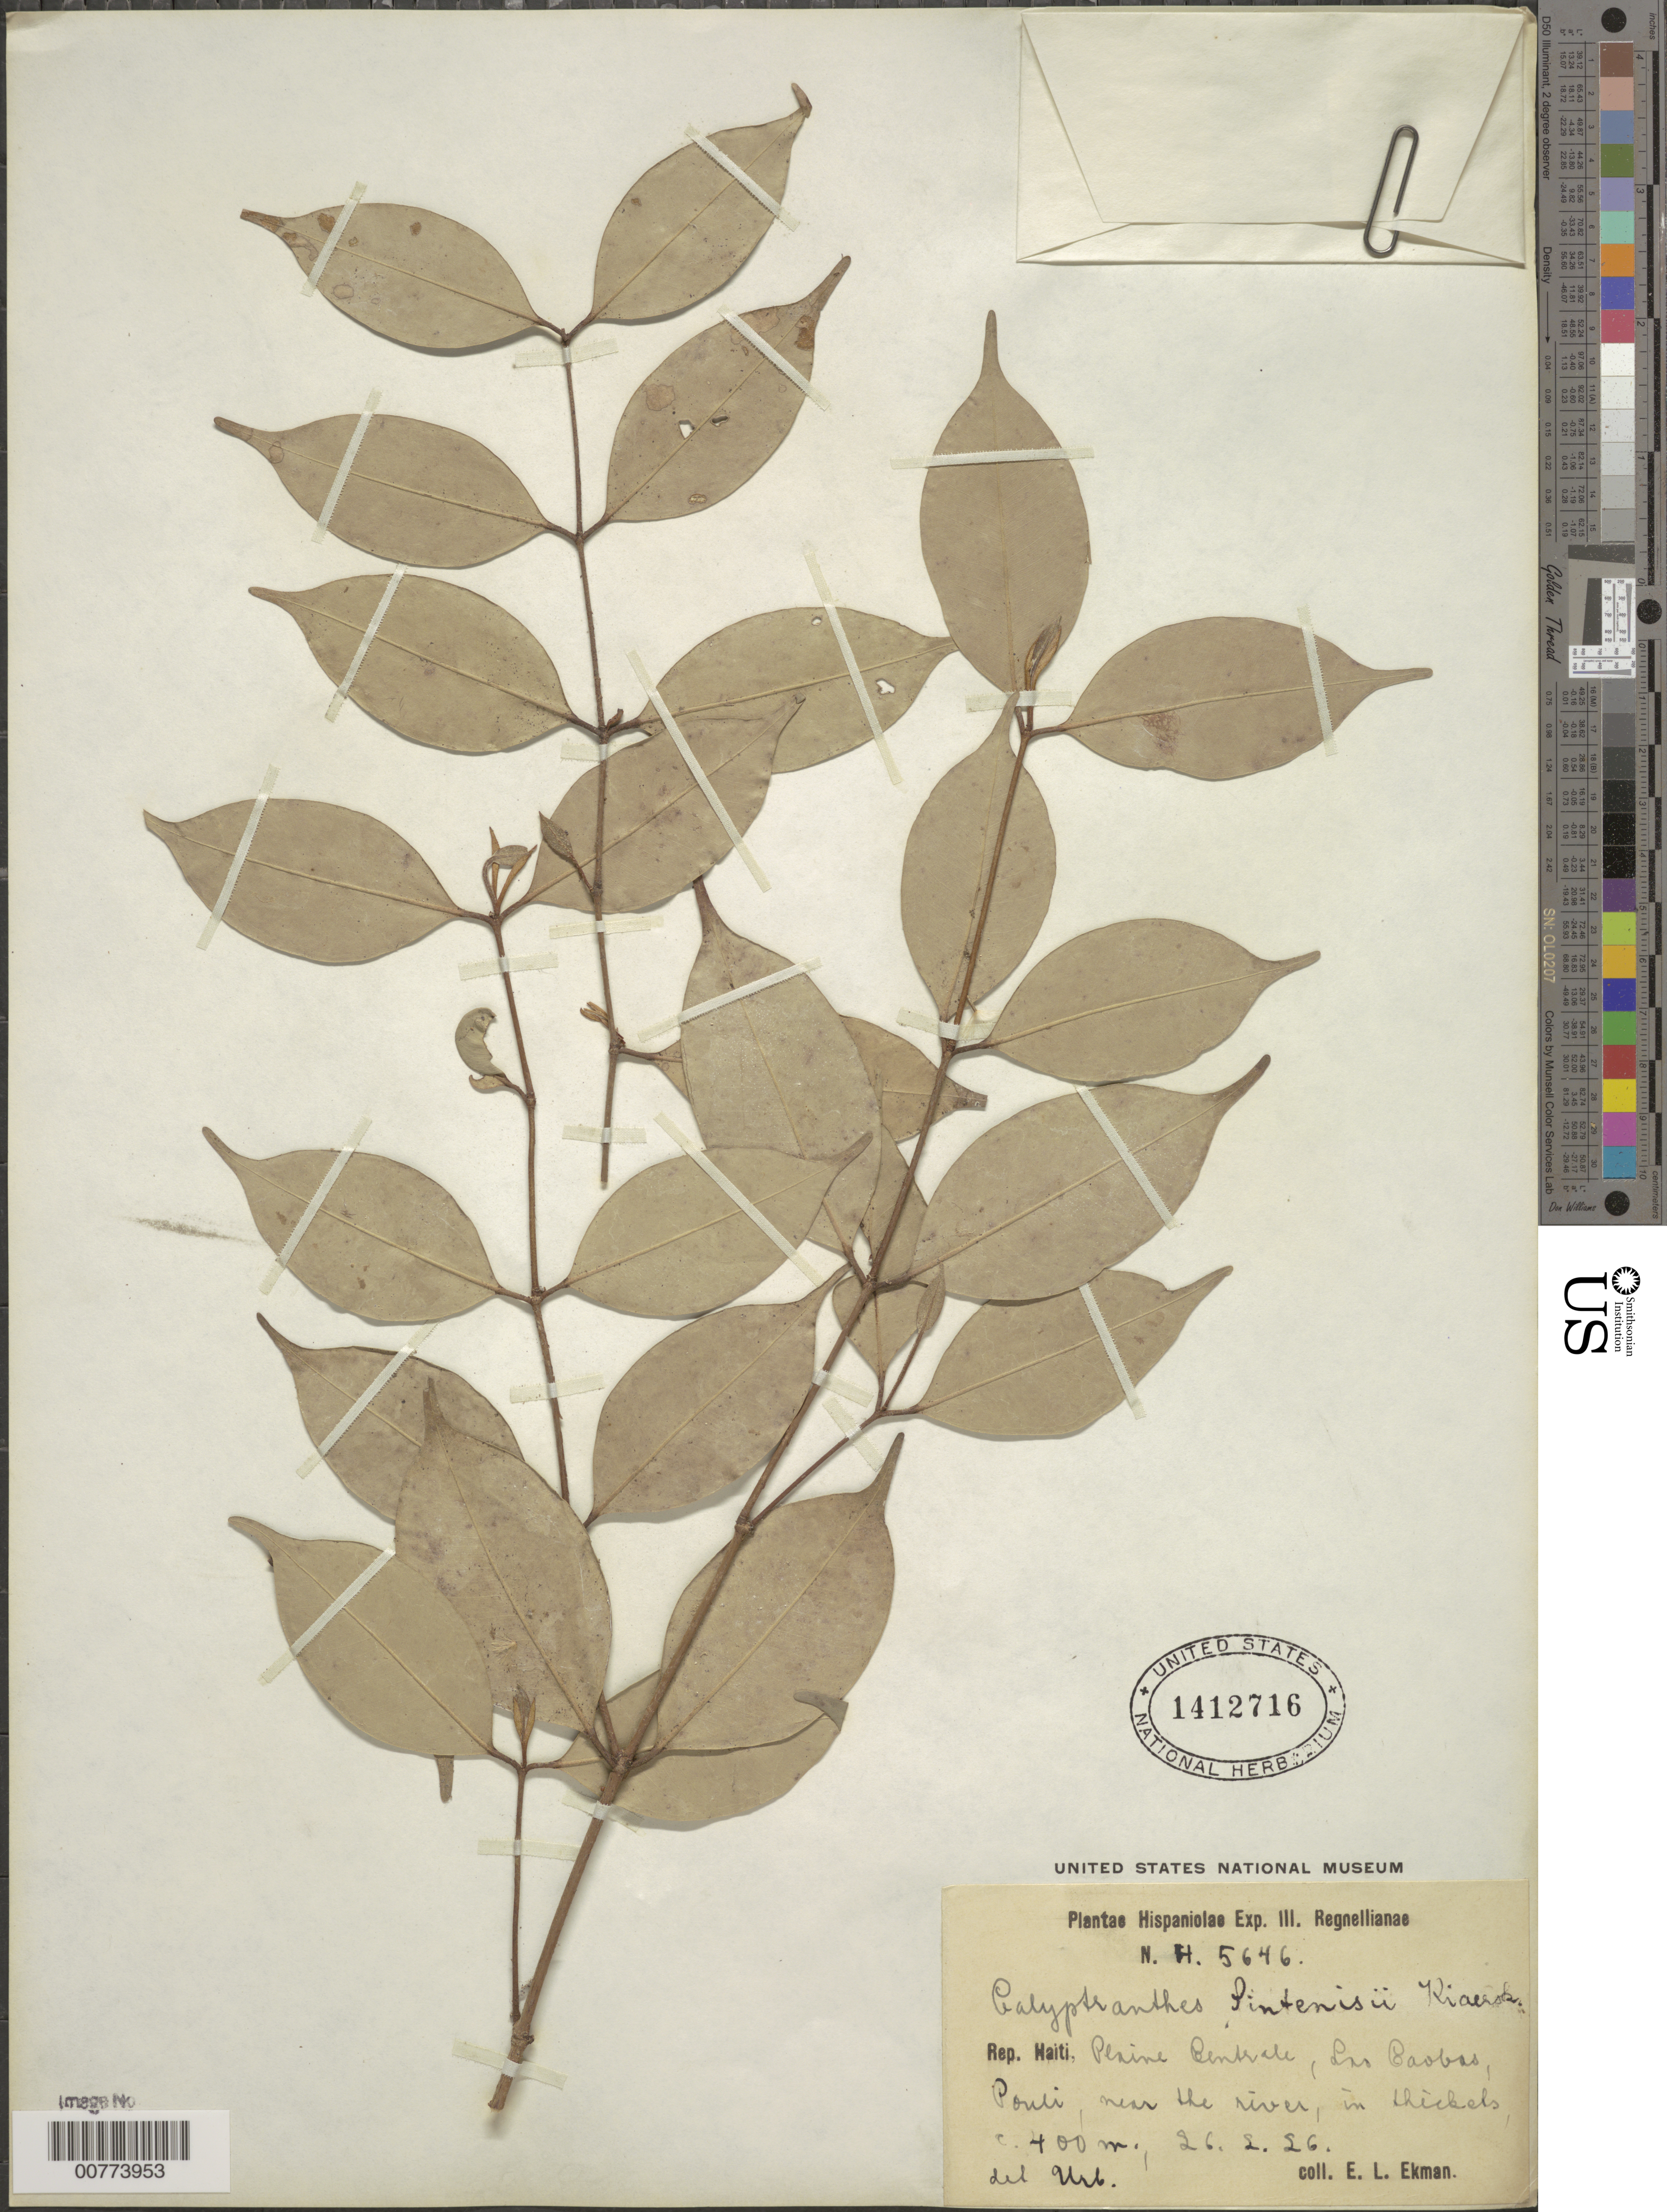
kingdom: Plantae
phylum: Tracheophyta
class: Magnoliopsida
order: Myrtales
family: Myrtaceae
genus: Myrcia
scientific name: Myrcia neosintenisii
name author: K. Campbell & Peguero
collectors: E. L. Ekman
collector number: H 5646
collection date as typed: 26 Feb 1926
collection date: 1926-02-26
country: Haiti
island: Hispaniola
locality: Plaine Centrele, Las Caobas, Poul, near the river.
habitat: Near river, in thickets.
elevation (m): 400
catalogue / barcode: US 1412716